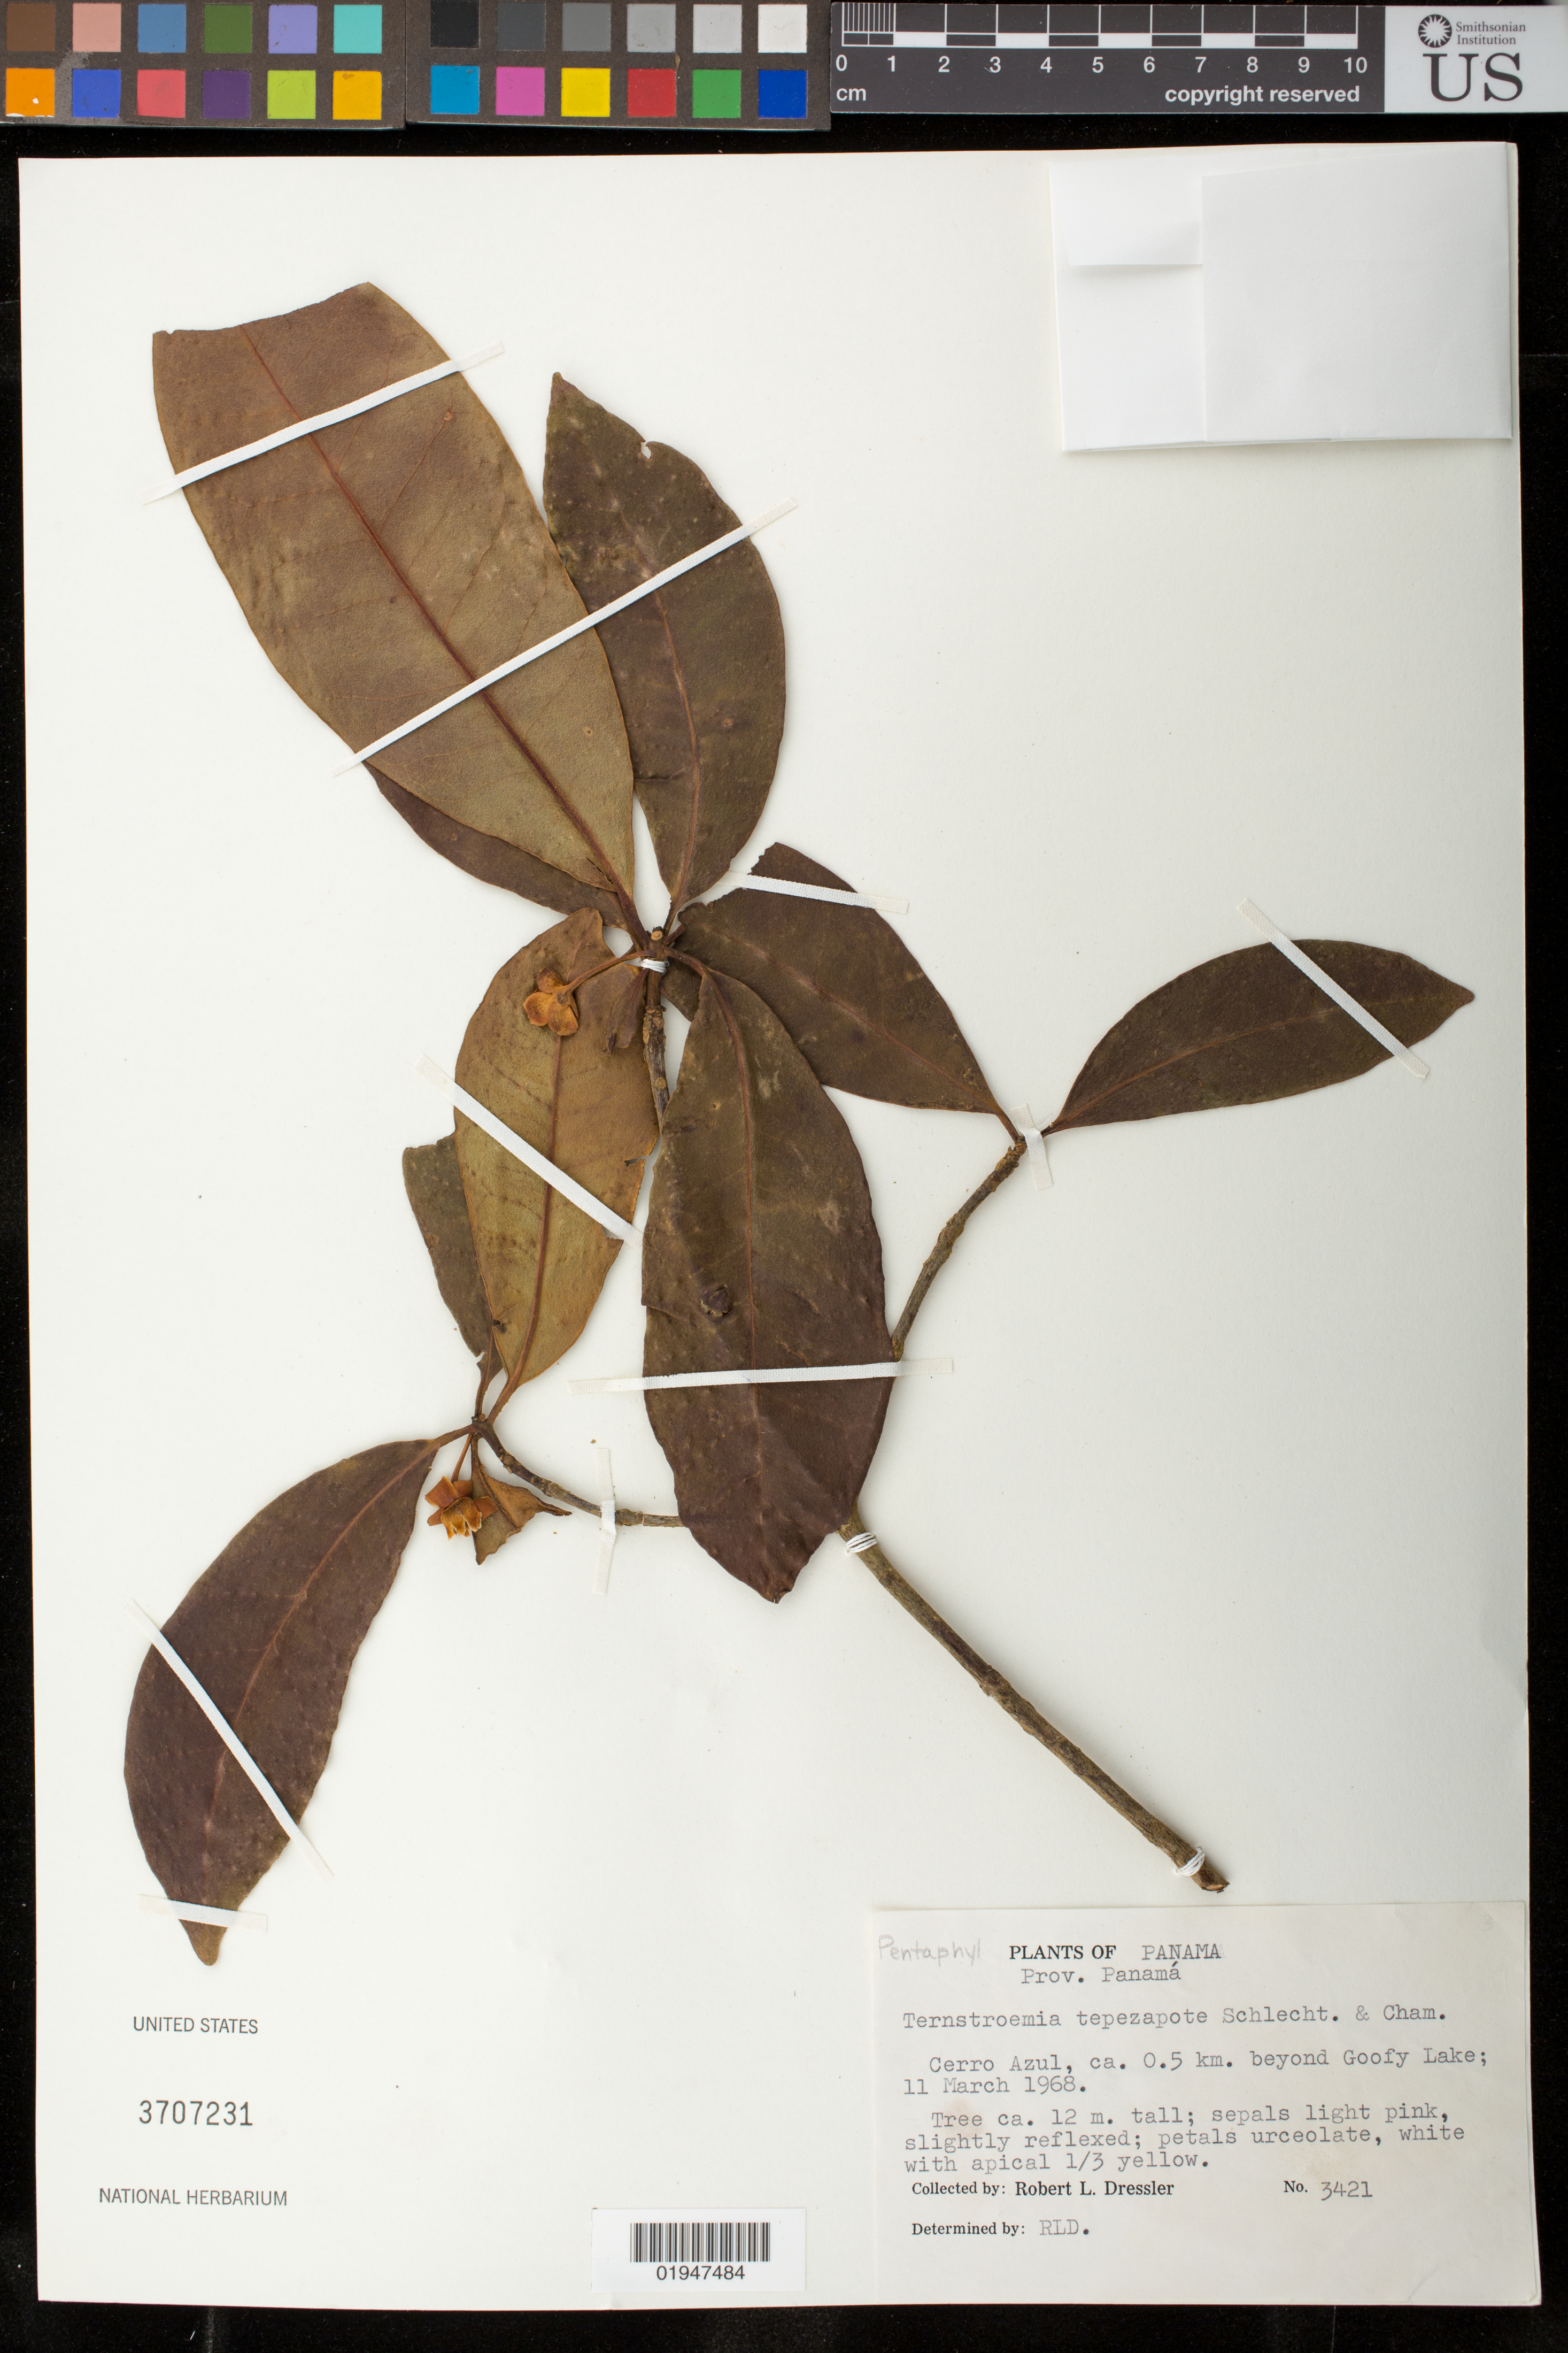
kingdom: Plantae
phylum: Tracheophyta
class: Magnoliopsida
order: Ericales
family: Pentaphylacaceae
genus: Ternstroemia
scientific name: Ternstroemia tepezapote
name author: Schltdl. & Cham.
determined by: Dressler, Robert Louis, (FLAS), University of Florida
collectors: R. Dressler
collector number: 3421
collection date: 1968-03-11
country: Panama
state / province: Panamá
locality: Cerro Azul, ca. 0.5 km beyond Goofy Lake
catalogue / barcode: US 3707231